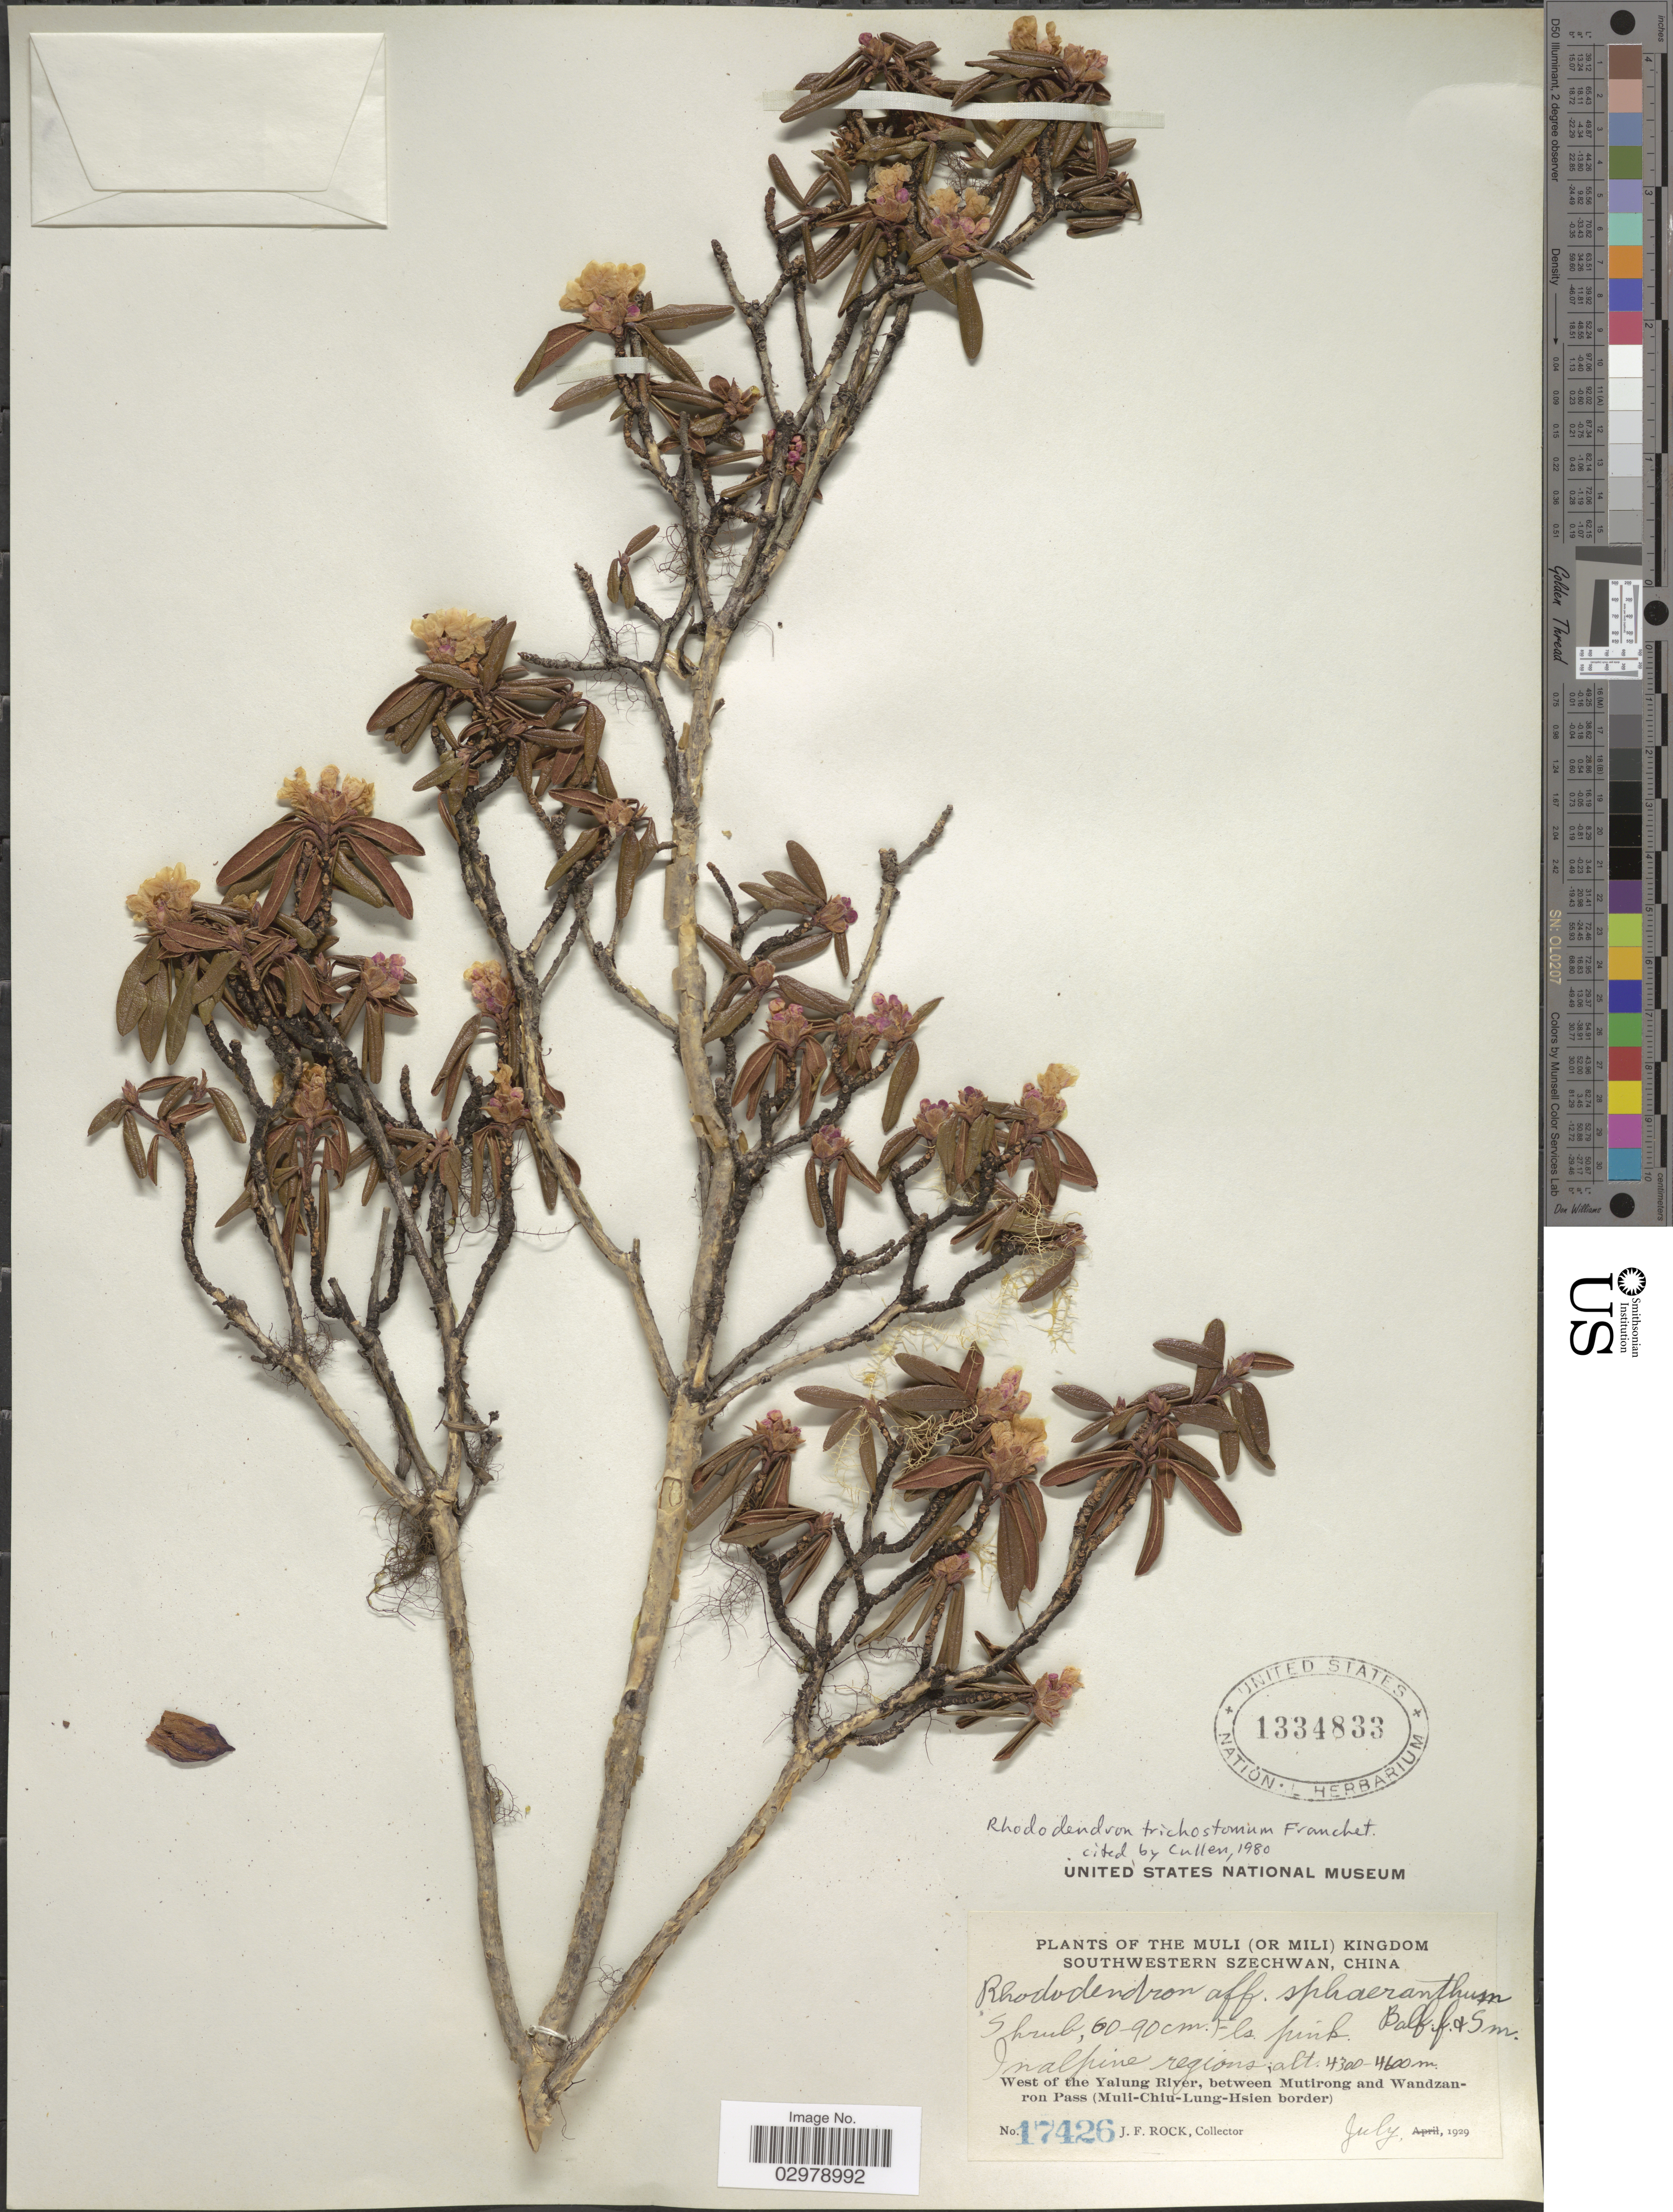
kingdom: Plantae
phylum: Tracheophyta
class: Magnoliopsida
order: Ericales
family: Ericaceae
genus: Rhododendron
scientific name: Rhododendron trichostomum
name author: Franch.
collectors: J. Rock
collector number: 17426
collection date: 1929-07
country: China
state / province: Sichuan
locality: The Muli (or Mili) Kingdom Southwestern Szechwan. In alpine regions. West of the Yalung River, between Mutirong and Wandzanron Pass (Muli-Chiu-Lung-Hsien border)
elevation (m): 4300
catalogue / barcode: US 1334833